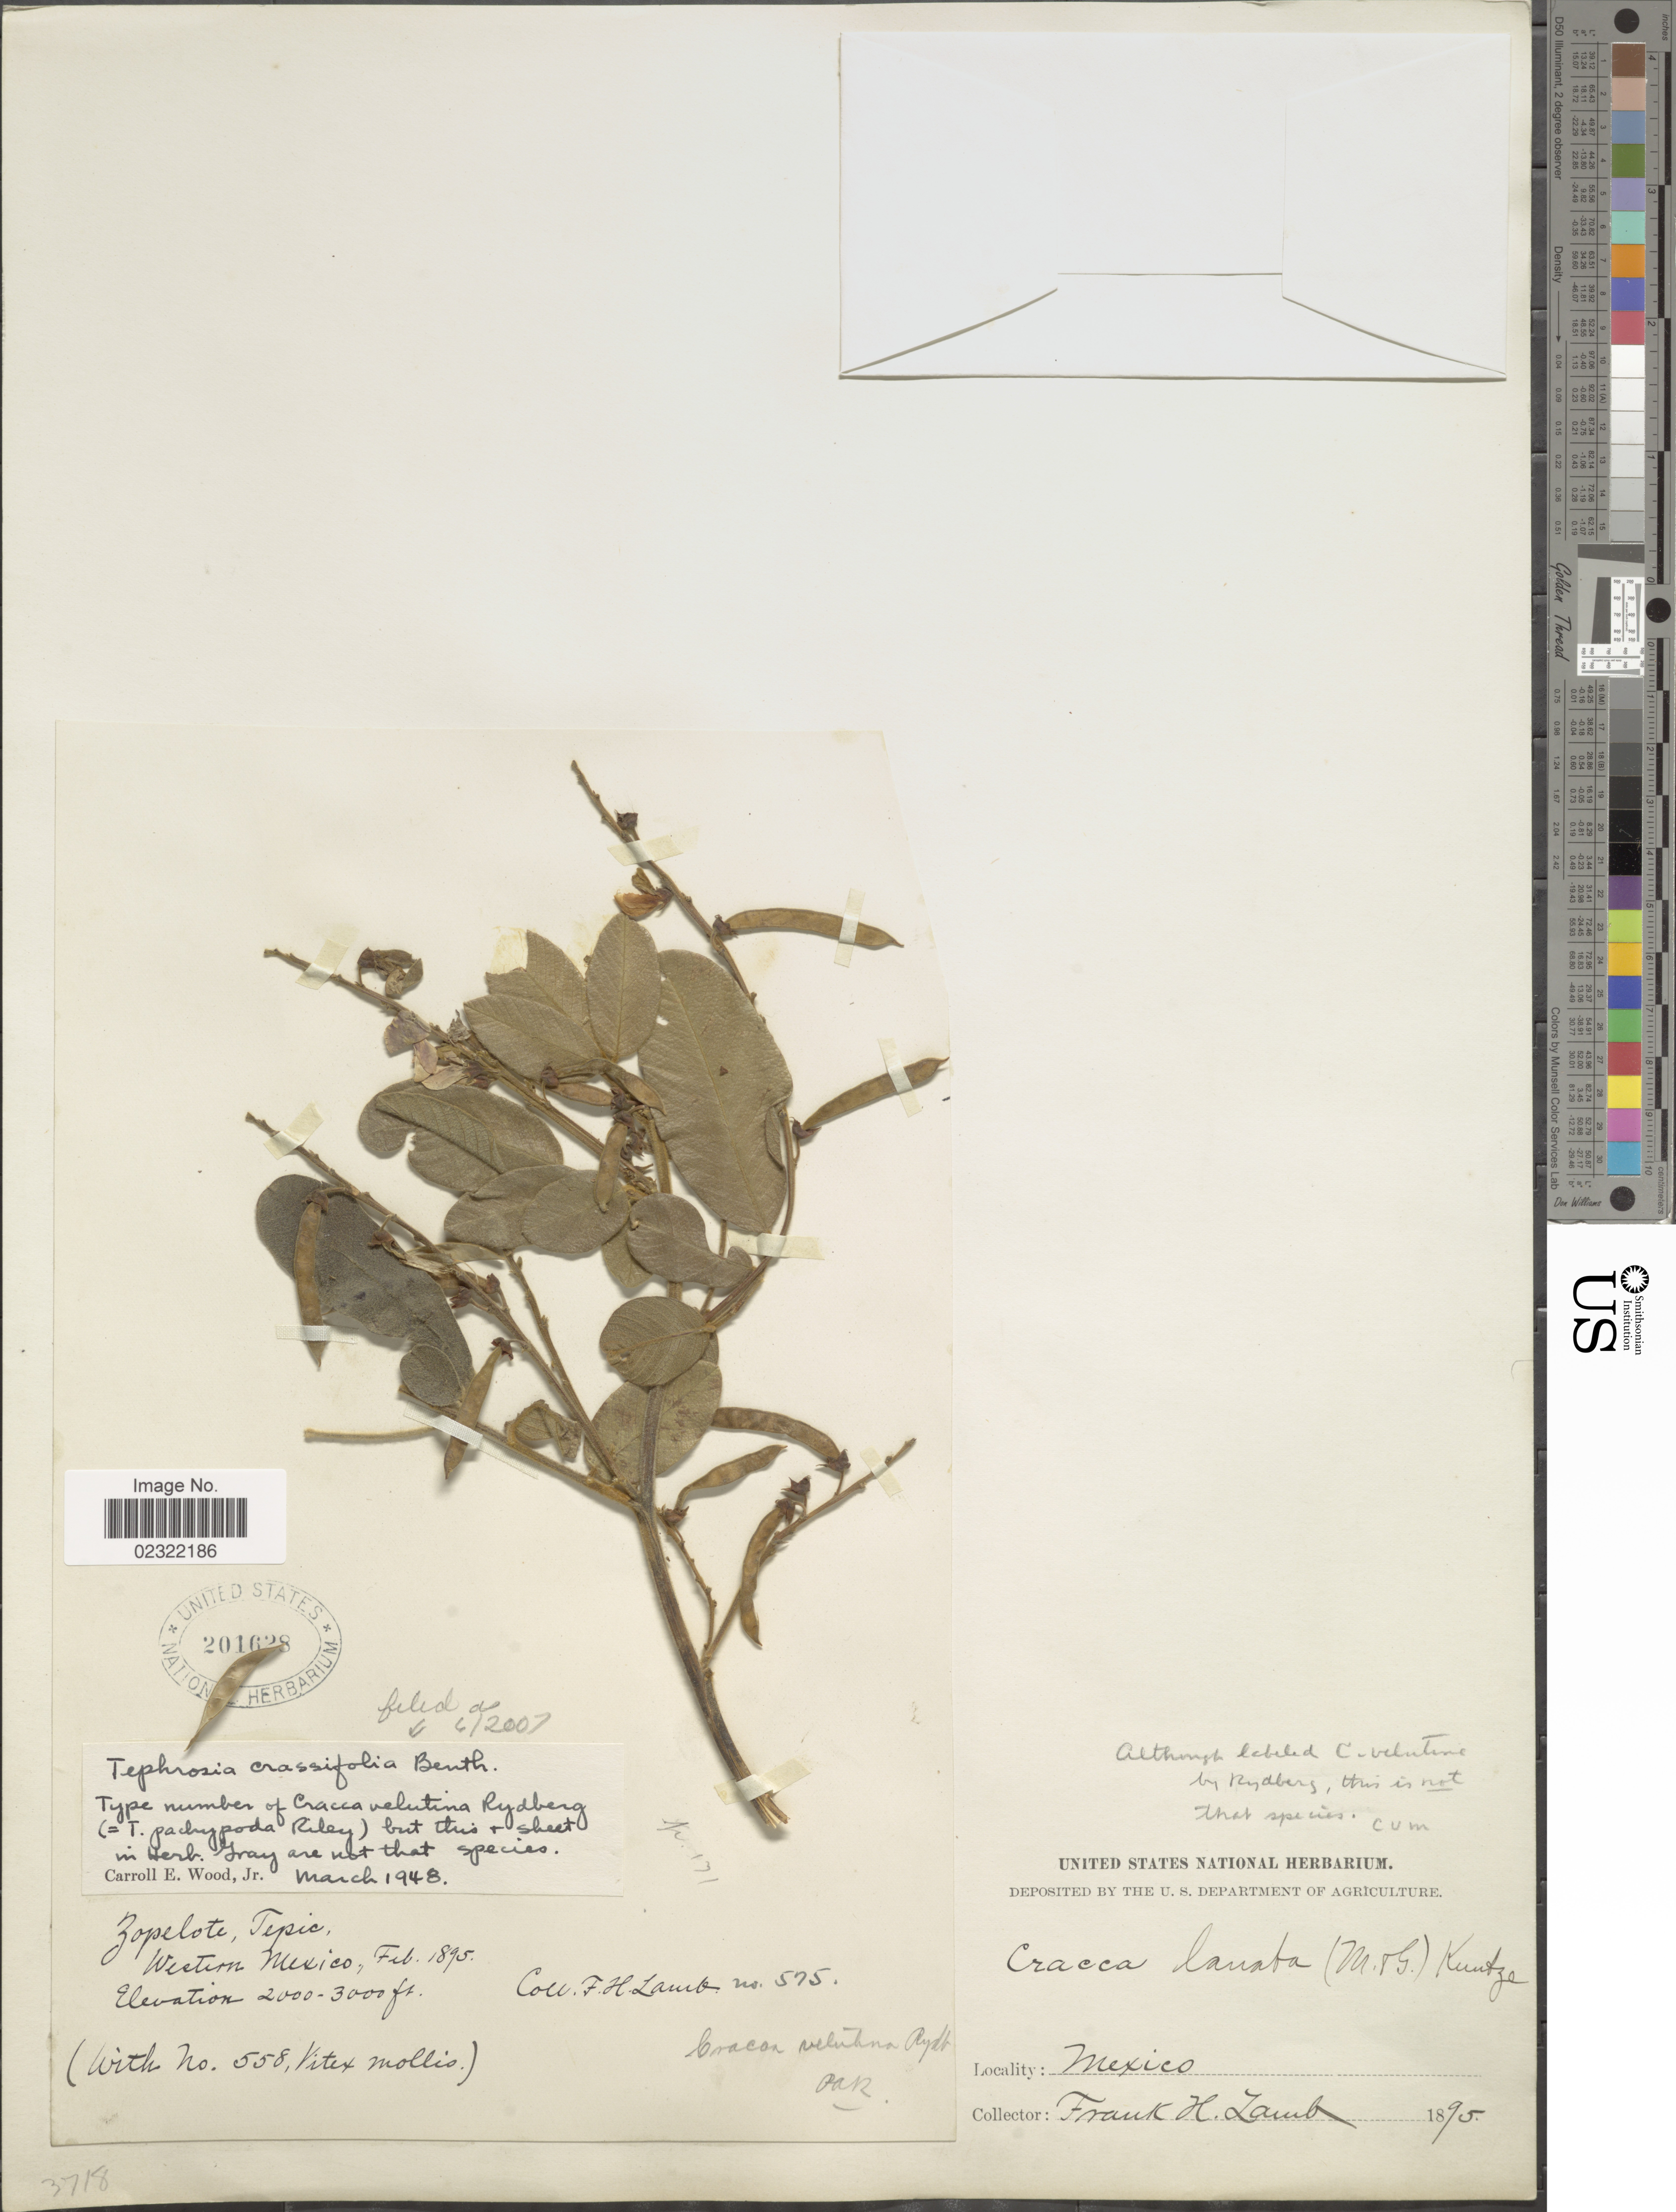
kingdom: Plantae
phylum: Tracheophyta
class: Magnoliopsida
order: Fabales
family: Fabaceae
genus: Tephrosia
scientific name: Tephrosia crassifolia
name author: Benth.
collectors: F. H. Lamb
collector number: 575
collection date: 1895-02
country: Mexico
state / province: Nayarit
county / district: Ruíz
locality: Zopelote [El Zopilote], Tepic [now Nayarit].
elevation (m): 610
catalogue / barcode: US 201628